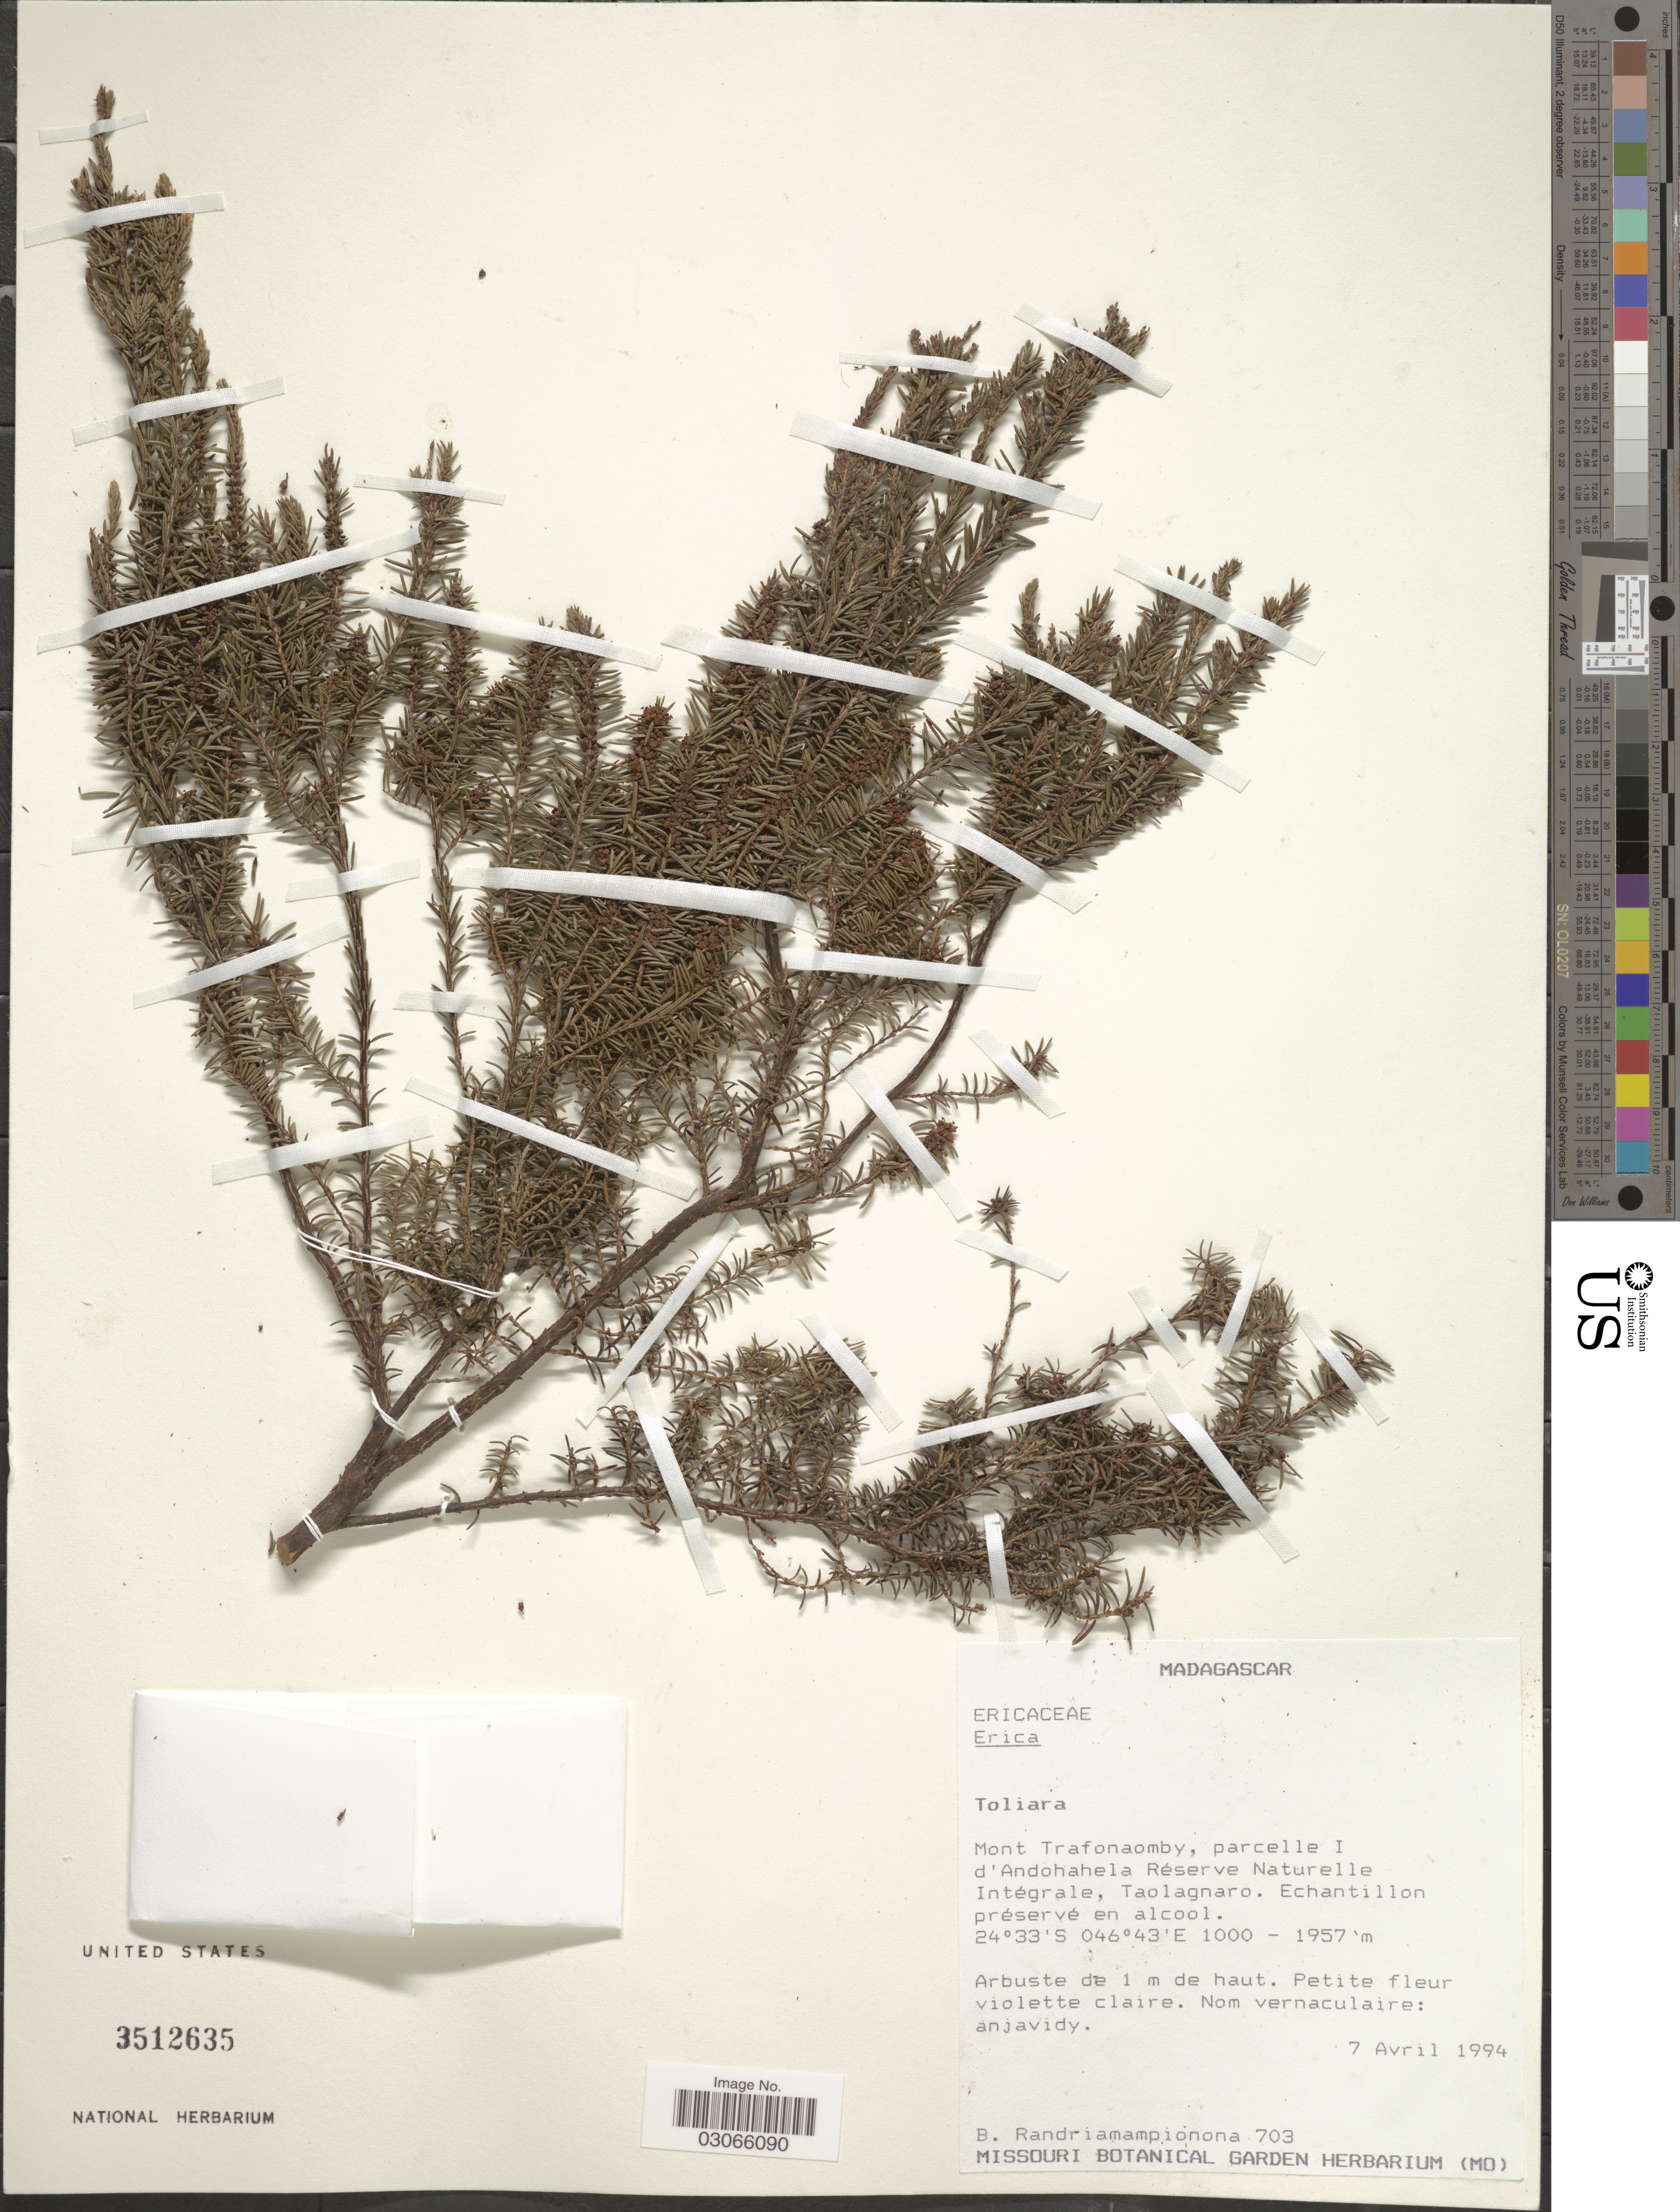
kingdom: Plantae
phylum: Tracheophyta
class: Magnoliopsida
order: Ericales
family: Ericaceae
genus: Erica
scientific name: Erica sp.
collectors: B. Randriamampionona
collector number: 703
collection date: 1994-04-07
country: Madagascar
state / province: Anosy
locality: Mont Trafonaomby, parcelle I d'Andohahela Réserve Naturelle Intégrale, Taolagnaro.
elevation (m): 1000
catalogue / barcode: US 3512635